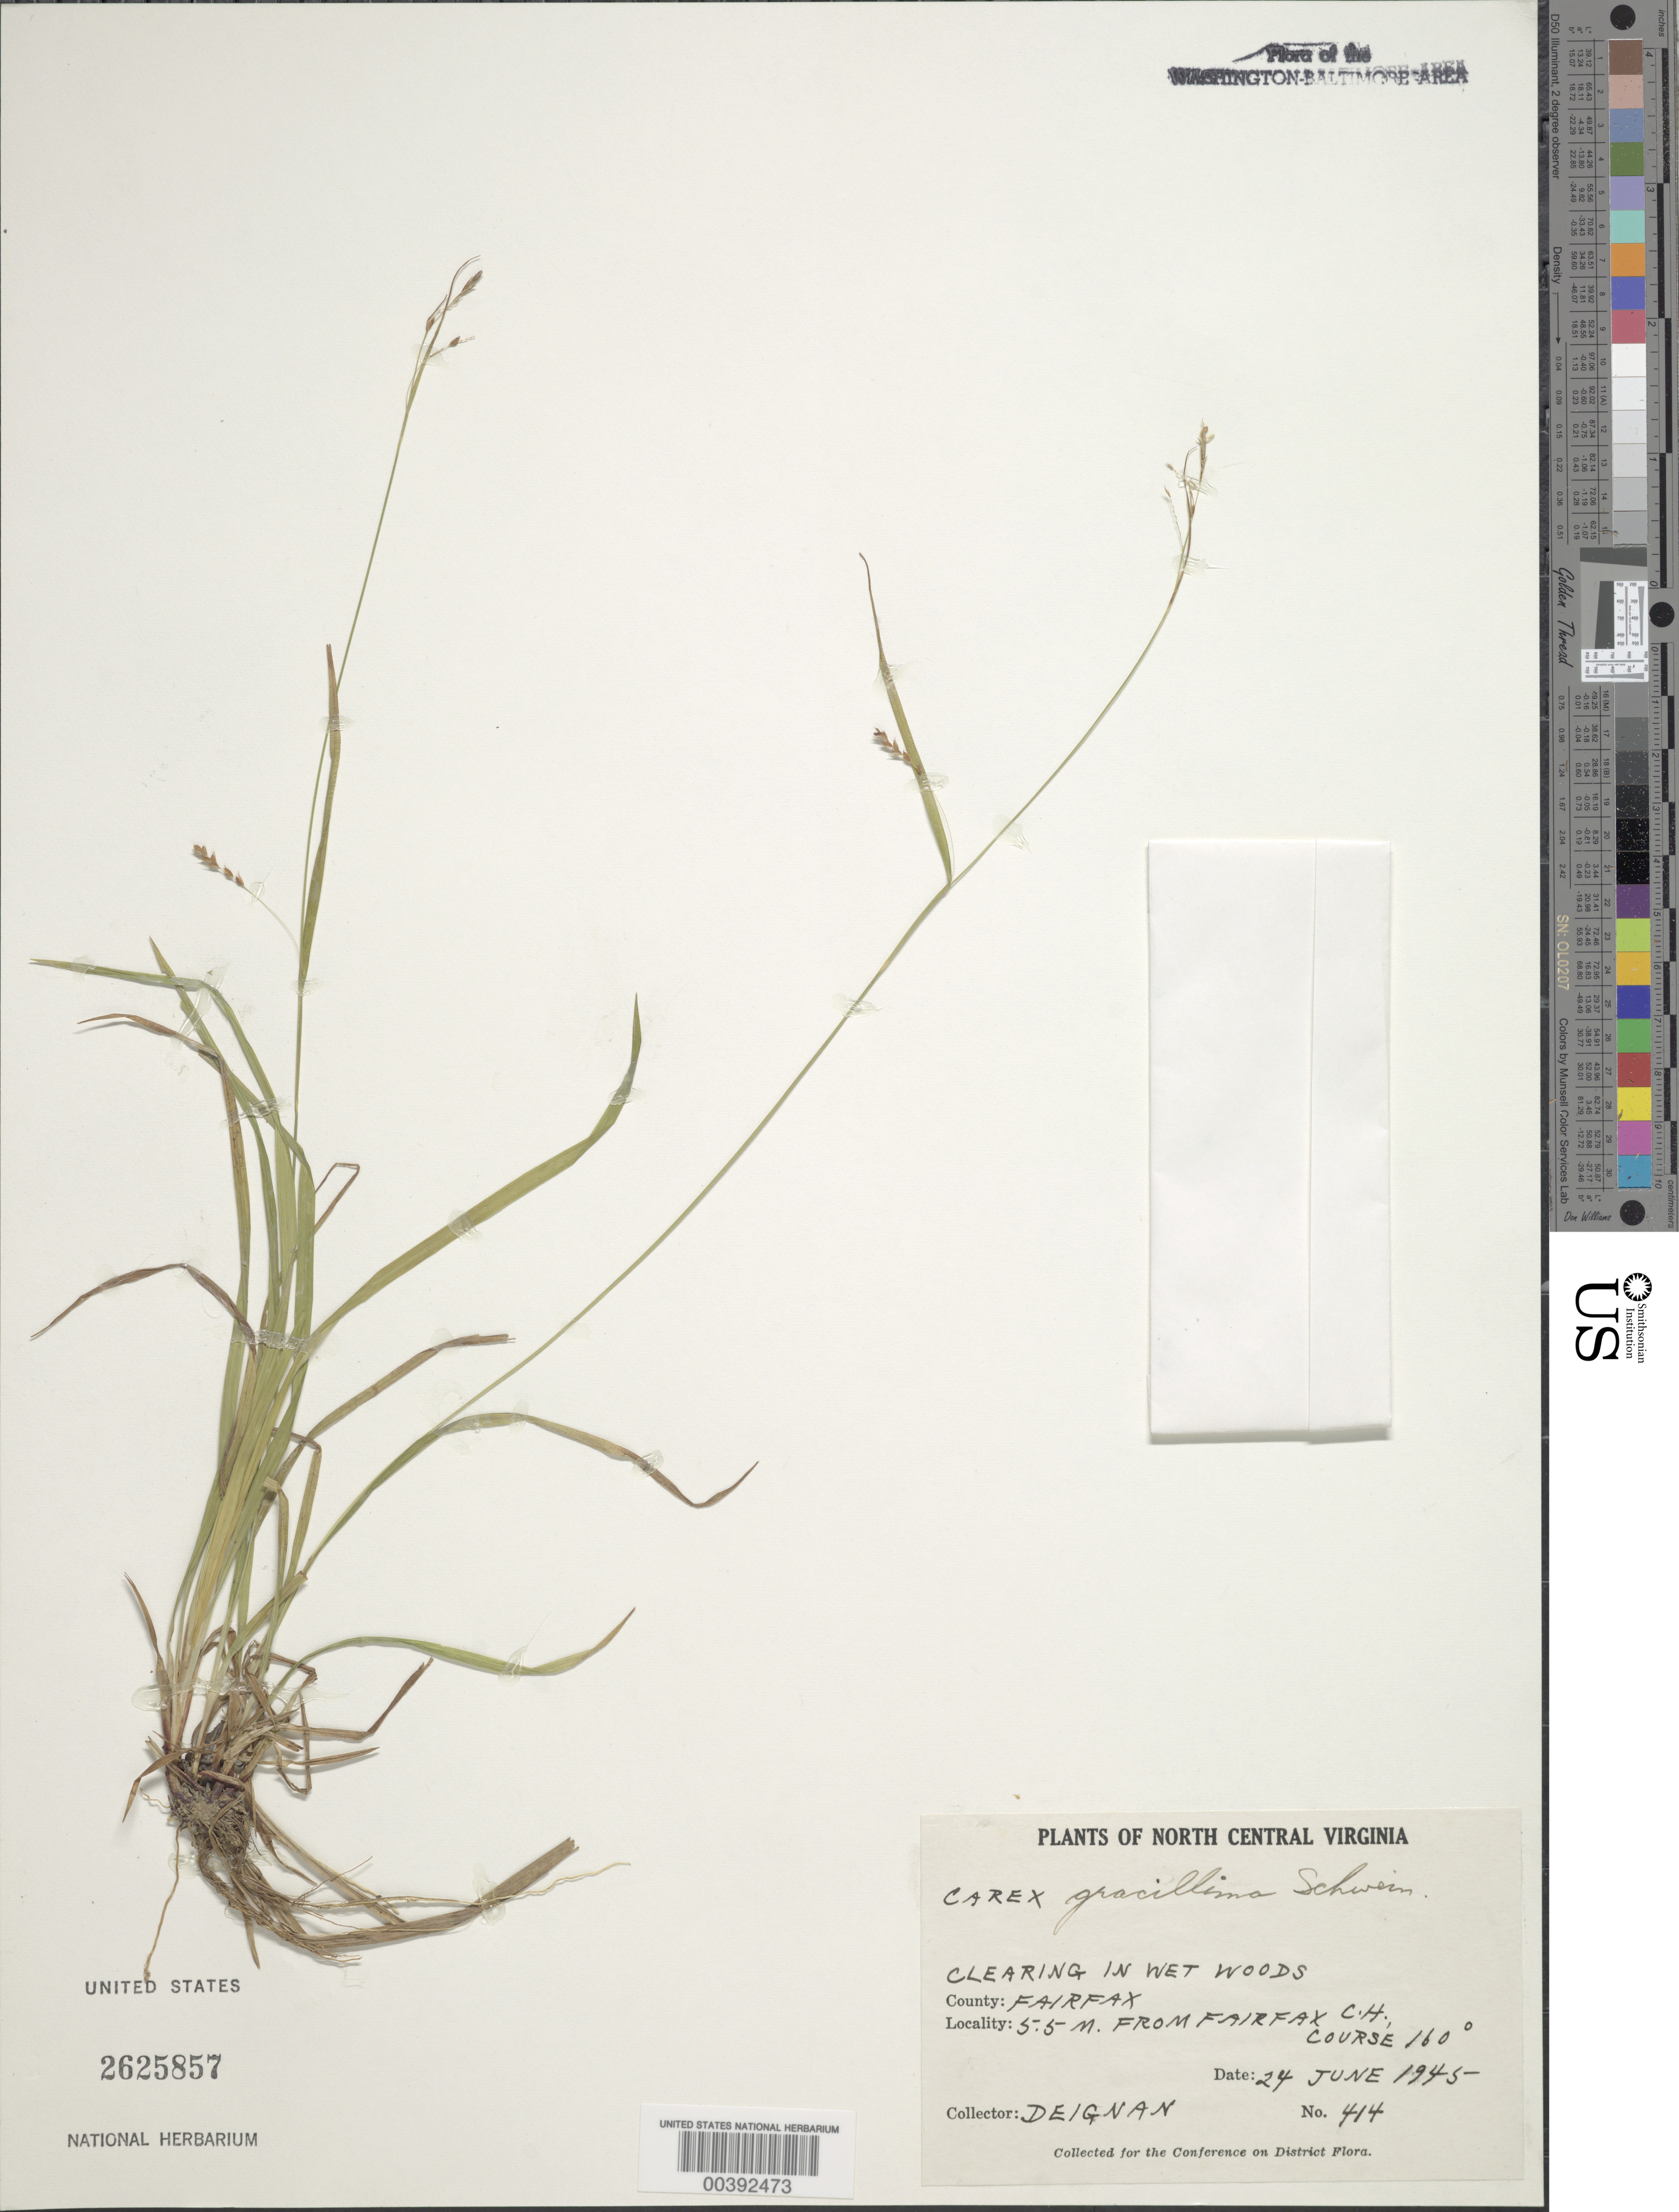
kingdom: Plantae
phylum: Tracheophyta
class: Liliopsida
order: Poales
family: Cyperaceae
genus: Carex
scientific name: Carex gracillima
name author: Schwein.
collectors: H. Deignan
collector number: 414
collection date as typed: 24 Jun 1945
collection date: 1945-06-24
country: United States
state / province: Virginia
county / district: Fairfax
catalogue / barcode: US 2625857